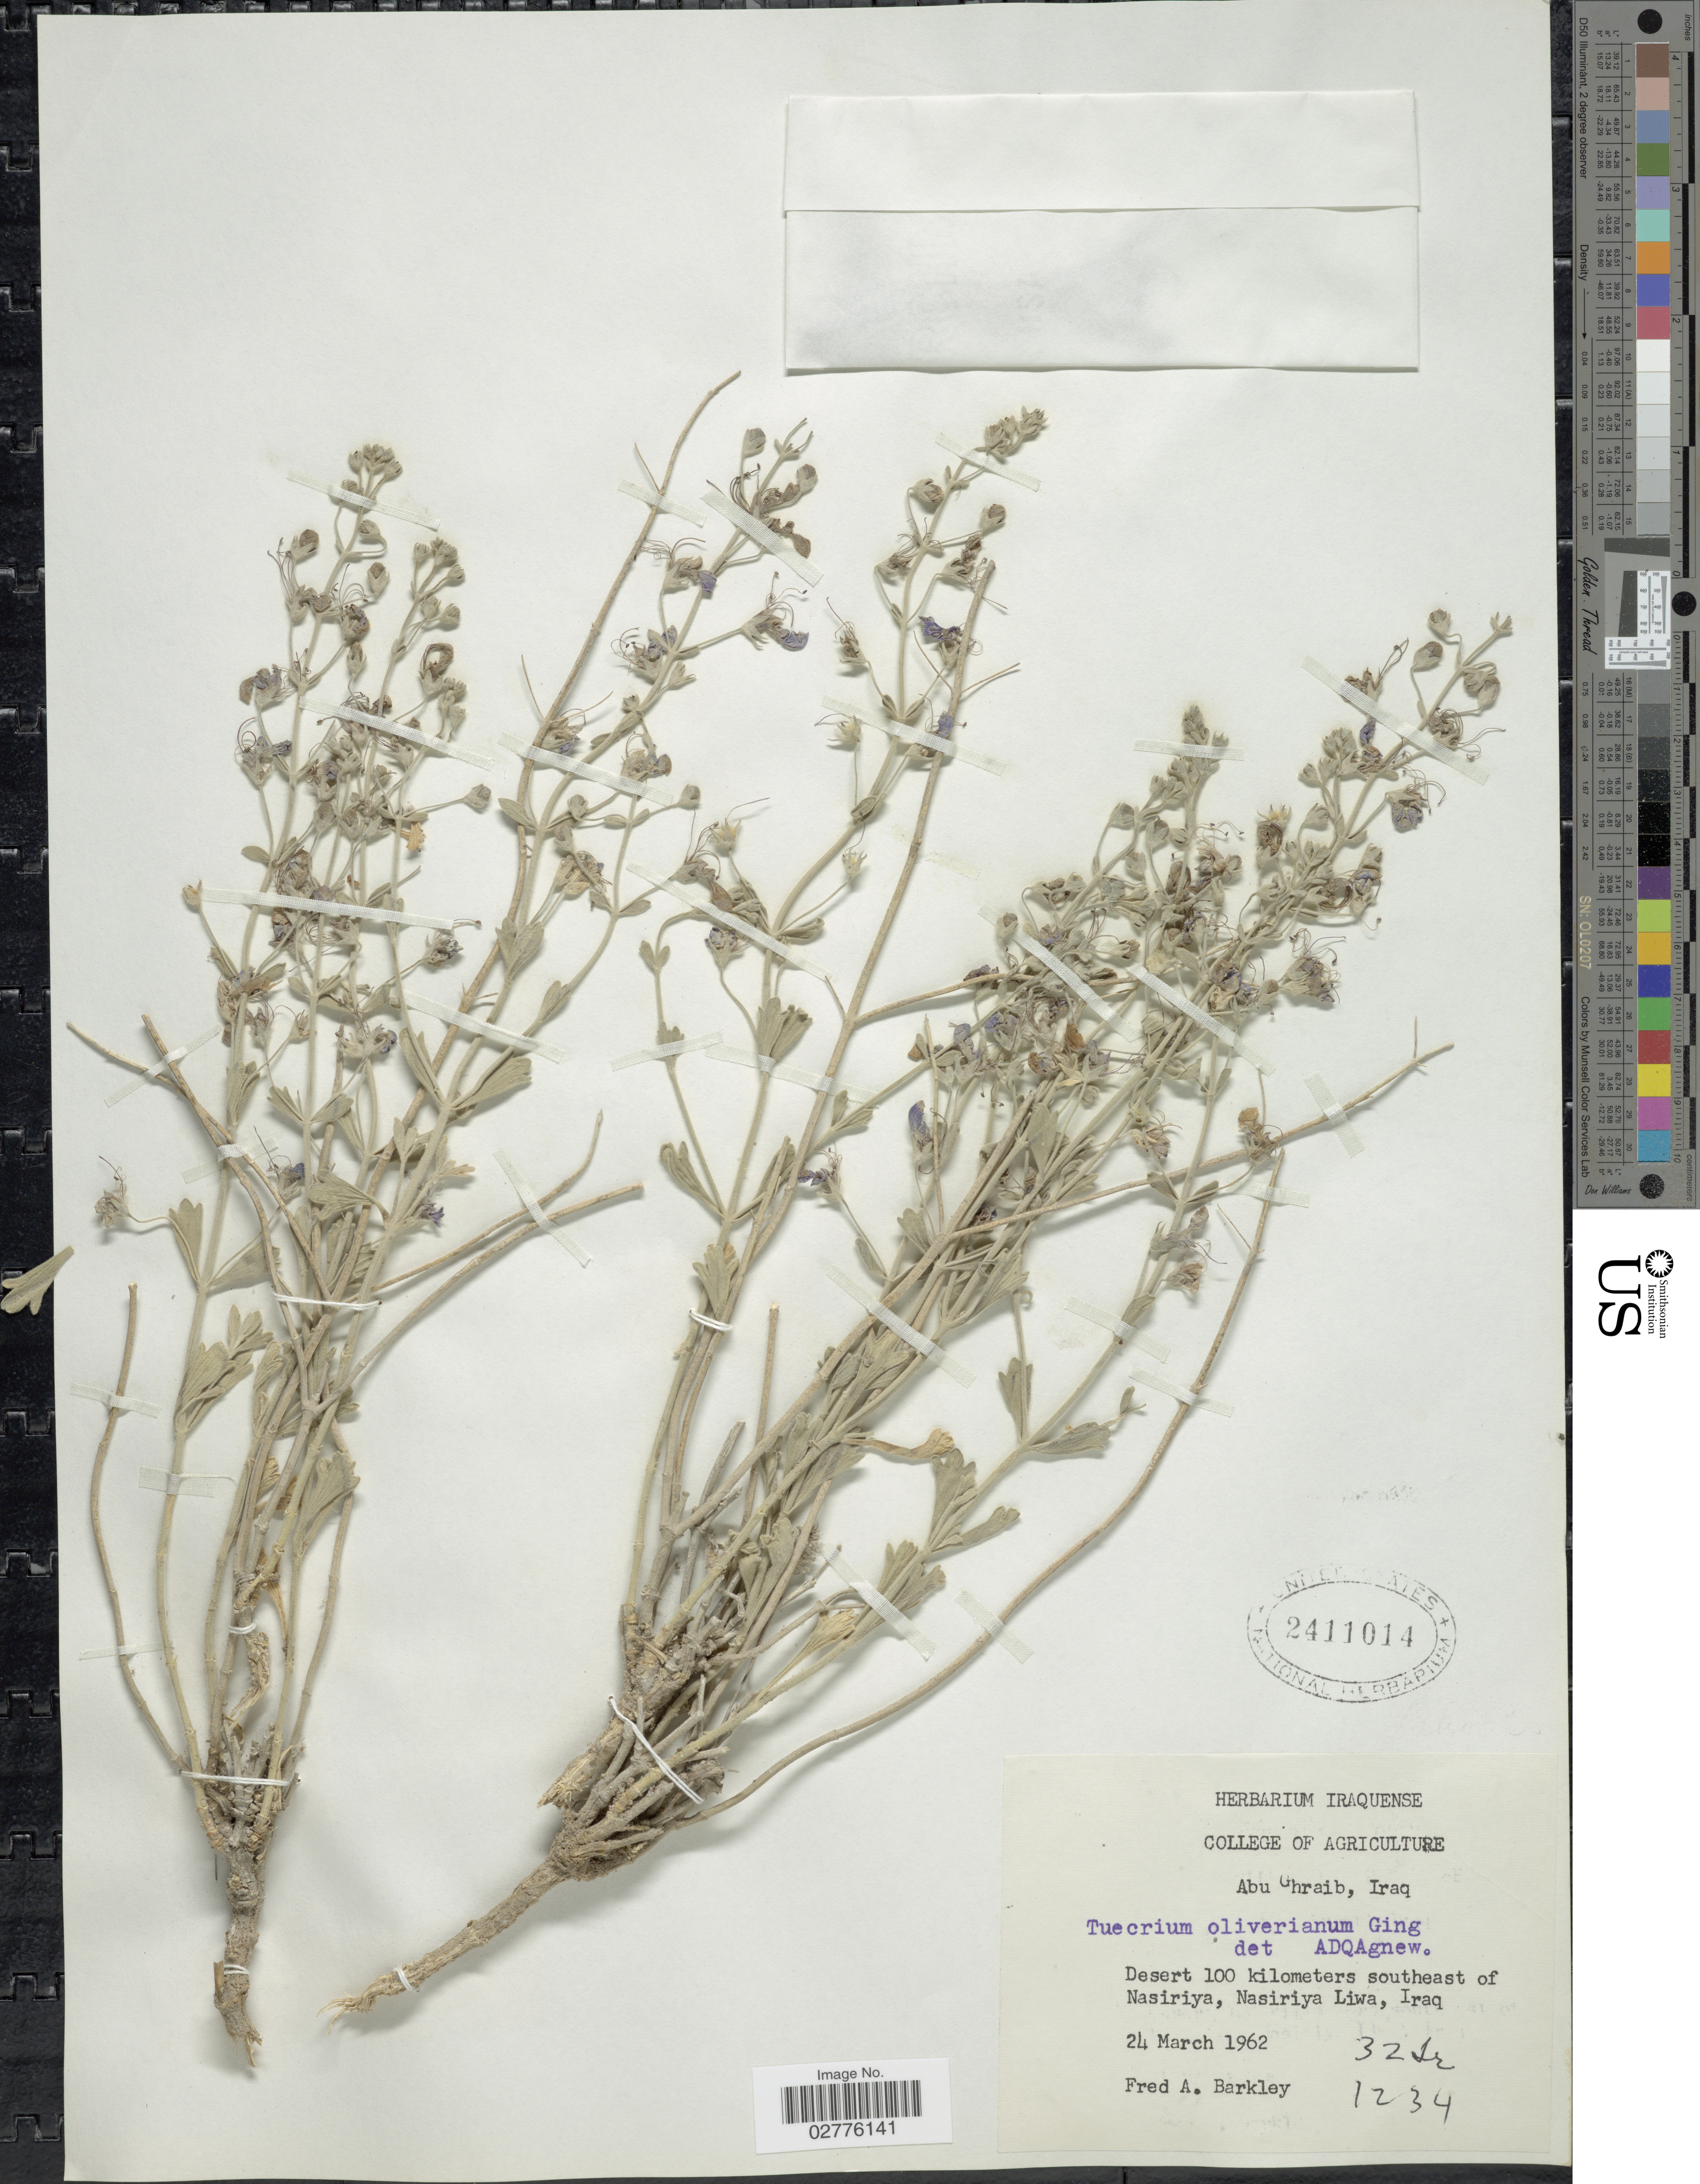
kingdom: Plantae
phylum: Tracheophyta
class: Magnoliopsida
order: Lamiales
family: Lamiaceae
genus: Teucrium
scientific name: Teucrium oliverianum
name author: Ging. ex Benth.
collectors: F. A. Barkley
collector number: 32tr*1234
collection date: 1962-03-24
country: Iraq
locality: Desert 100 kilometers southeast of Nasiriya, Nasiriya Liwa.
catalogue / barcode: US 2411014